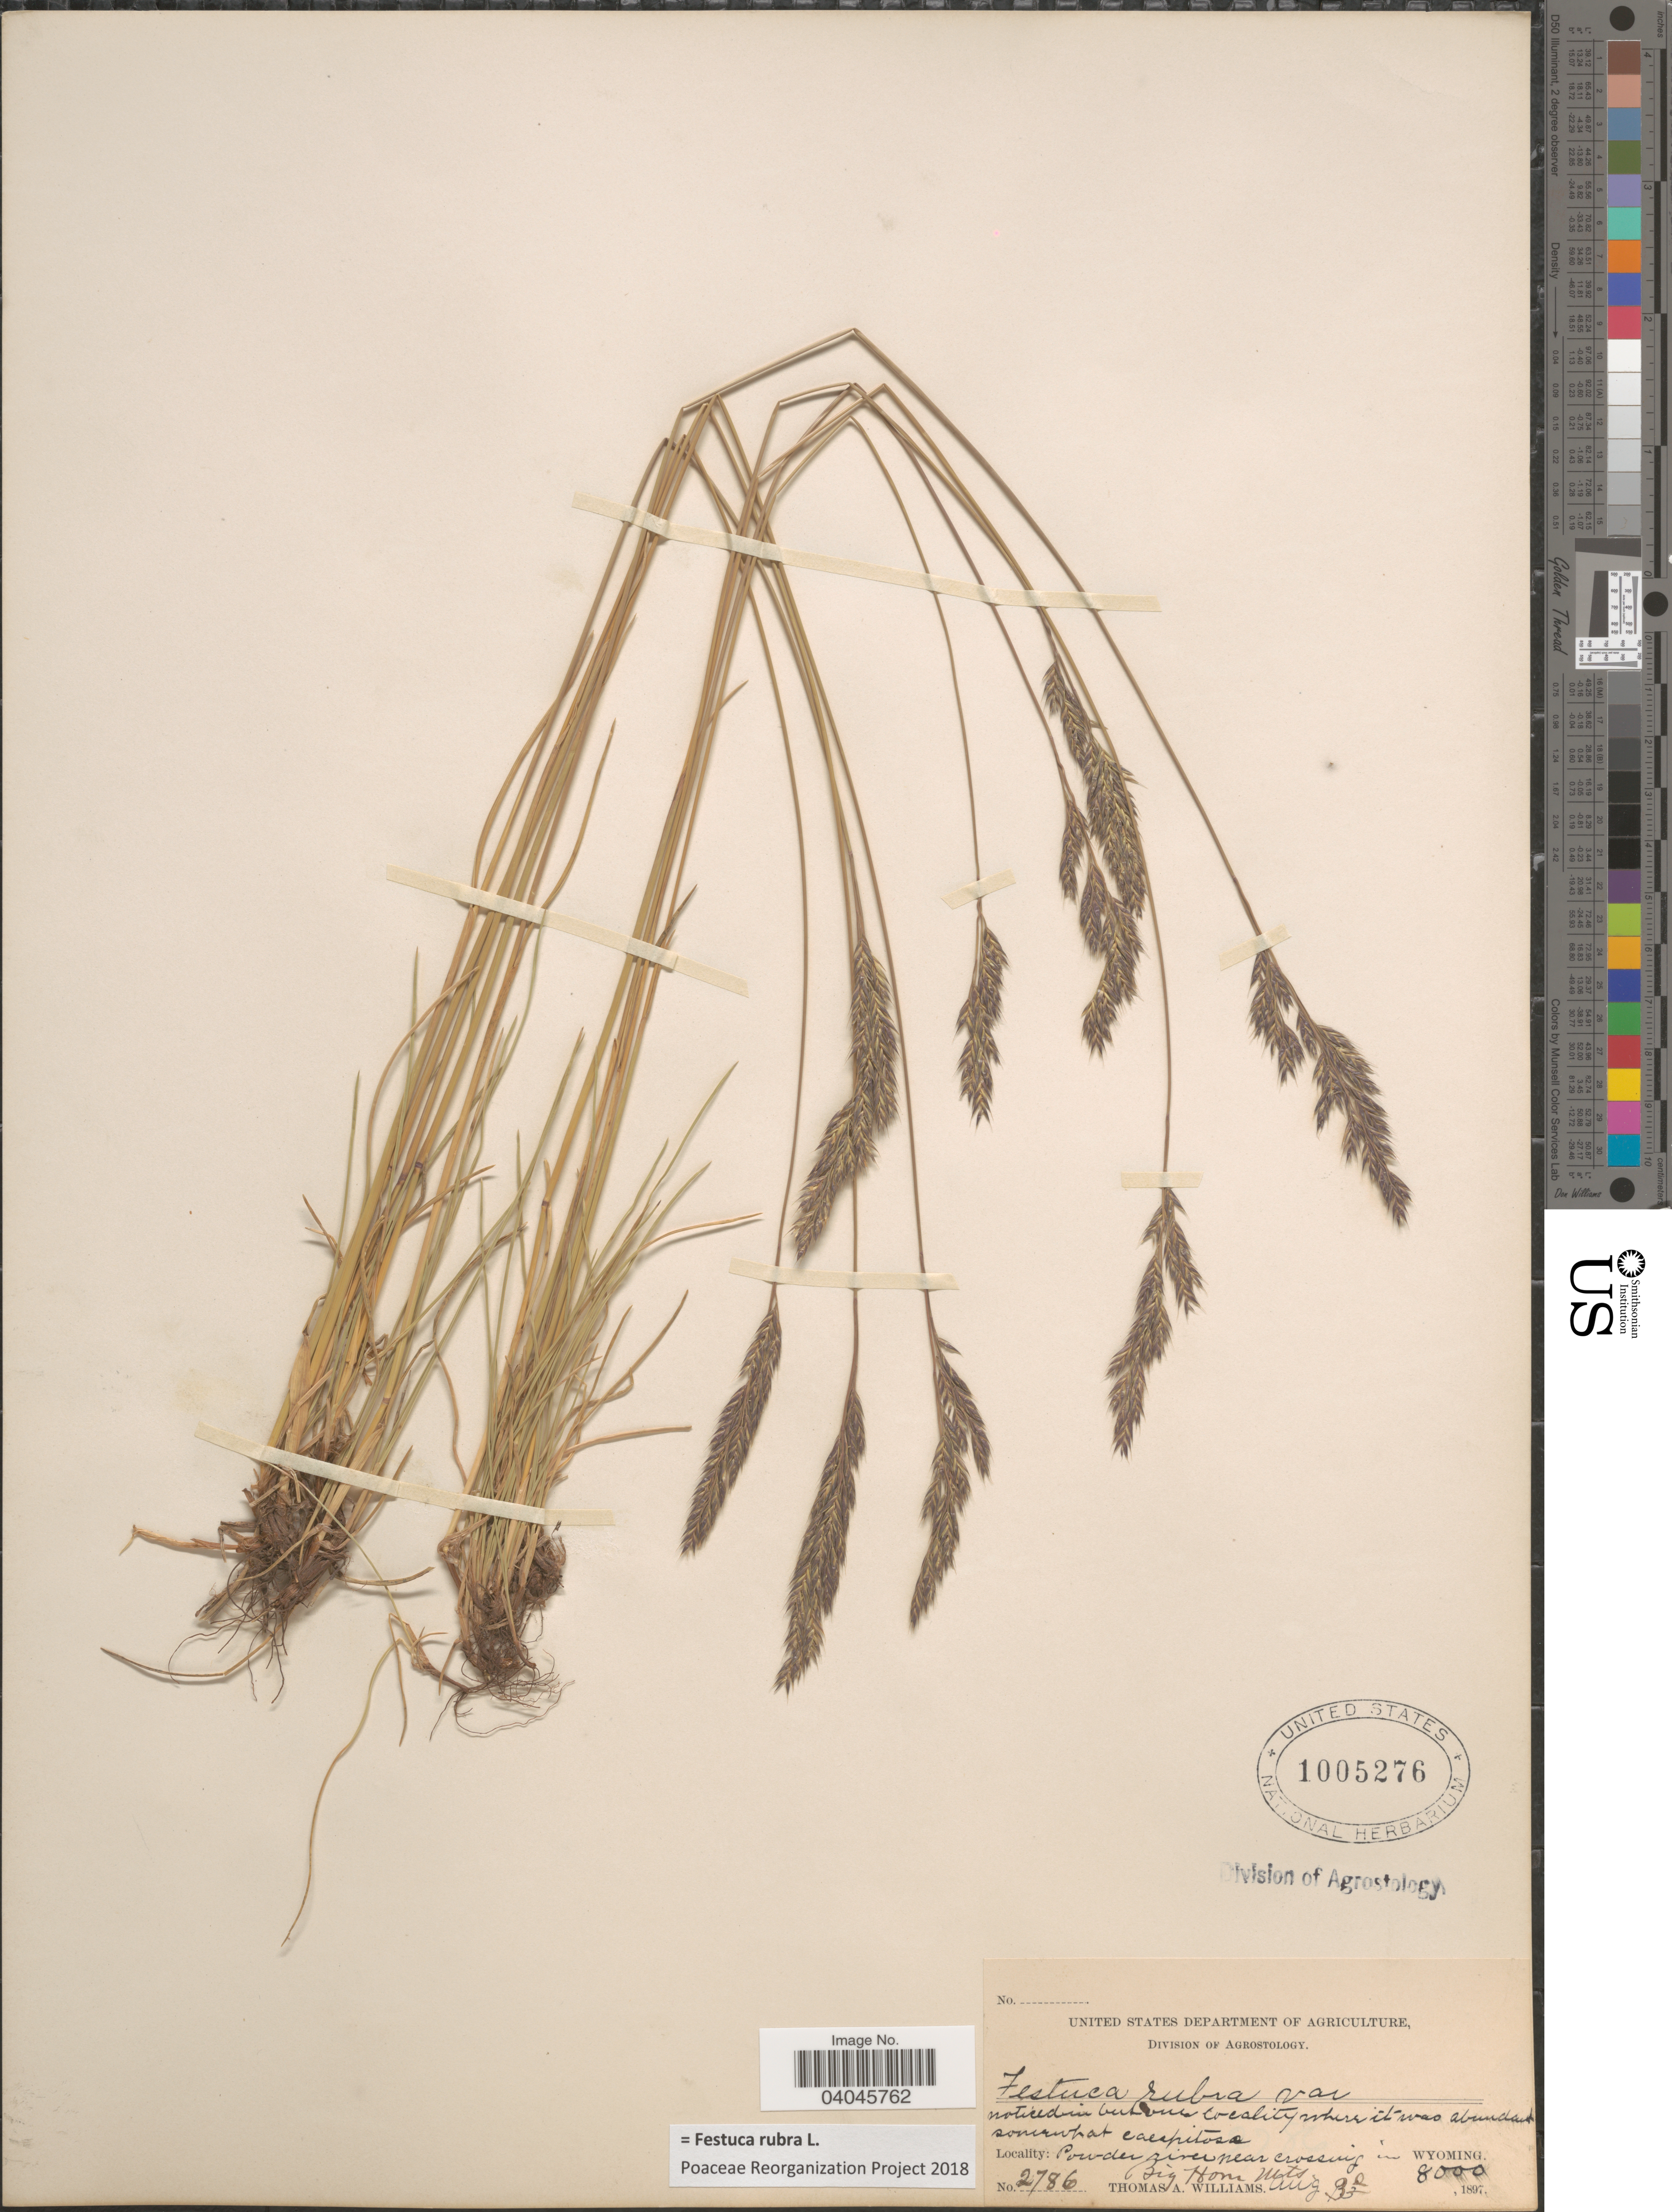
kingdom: Plantae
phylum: Tracheophyta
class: Liliopsida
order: Poales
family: Poaceae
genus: Festuca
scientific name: Festuca rubra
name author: L.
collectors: T. A. Williams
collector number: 2786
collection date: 1897-08-03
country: United States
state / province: Wyoming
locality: Powder river near crossing in Big Horn Mts.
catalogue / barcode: US 1005276